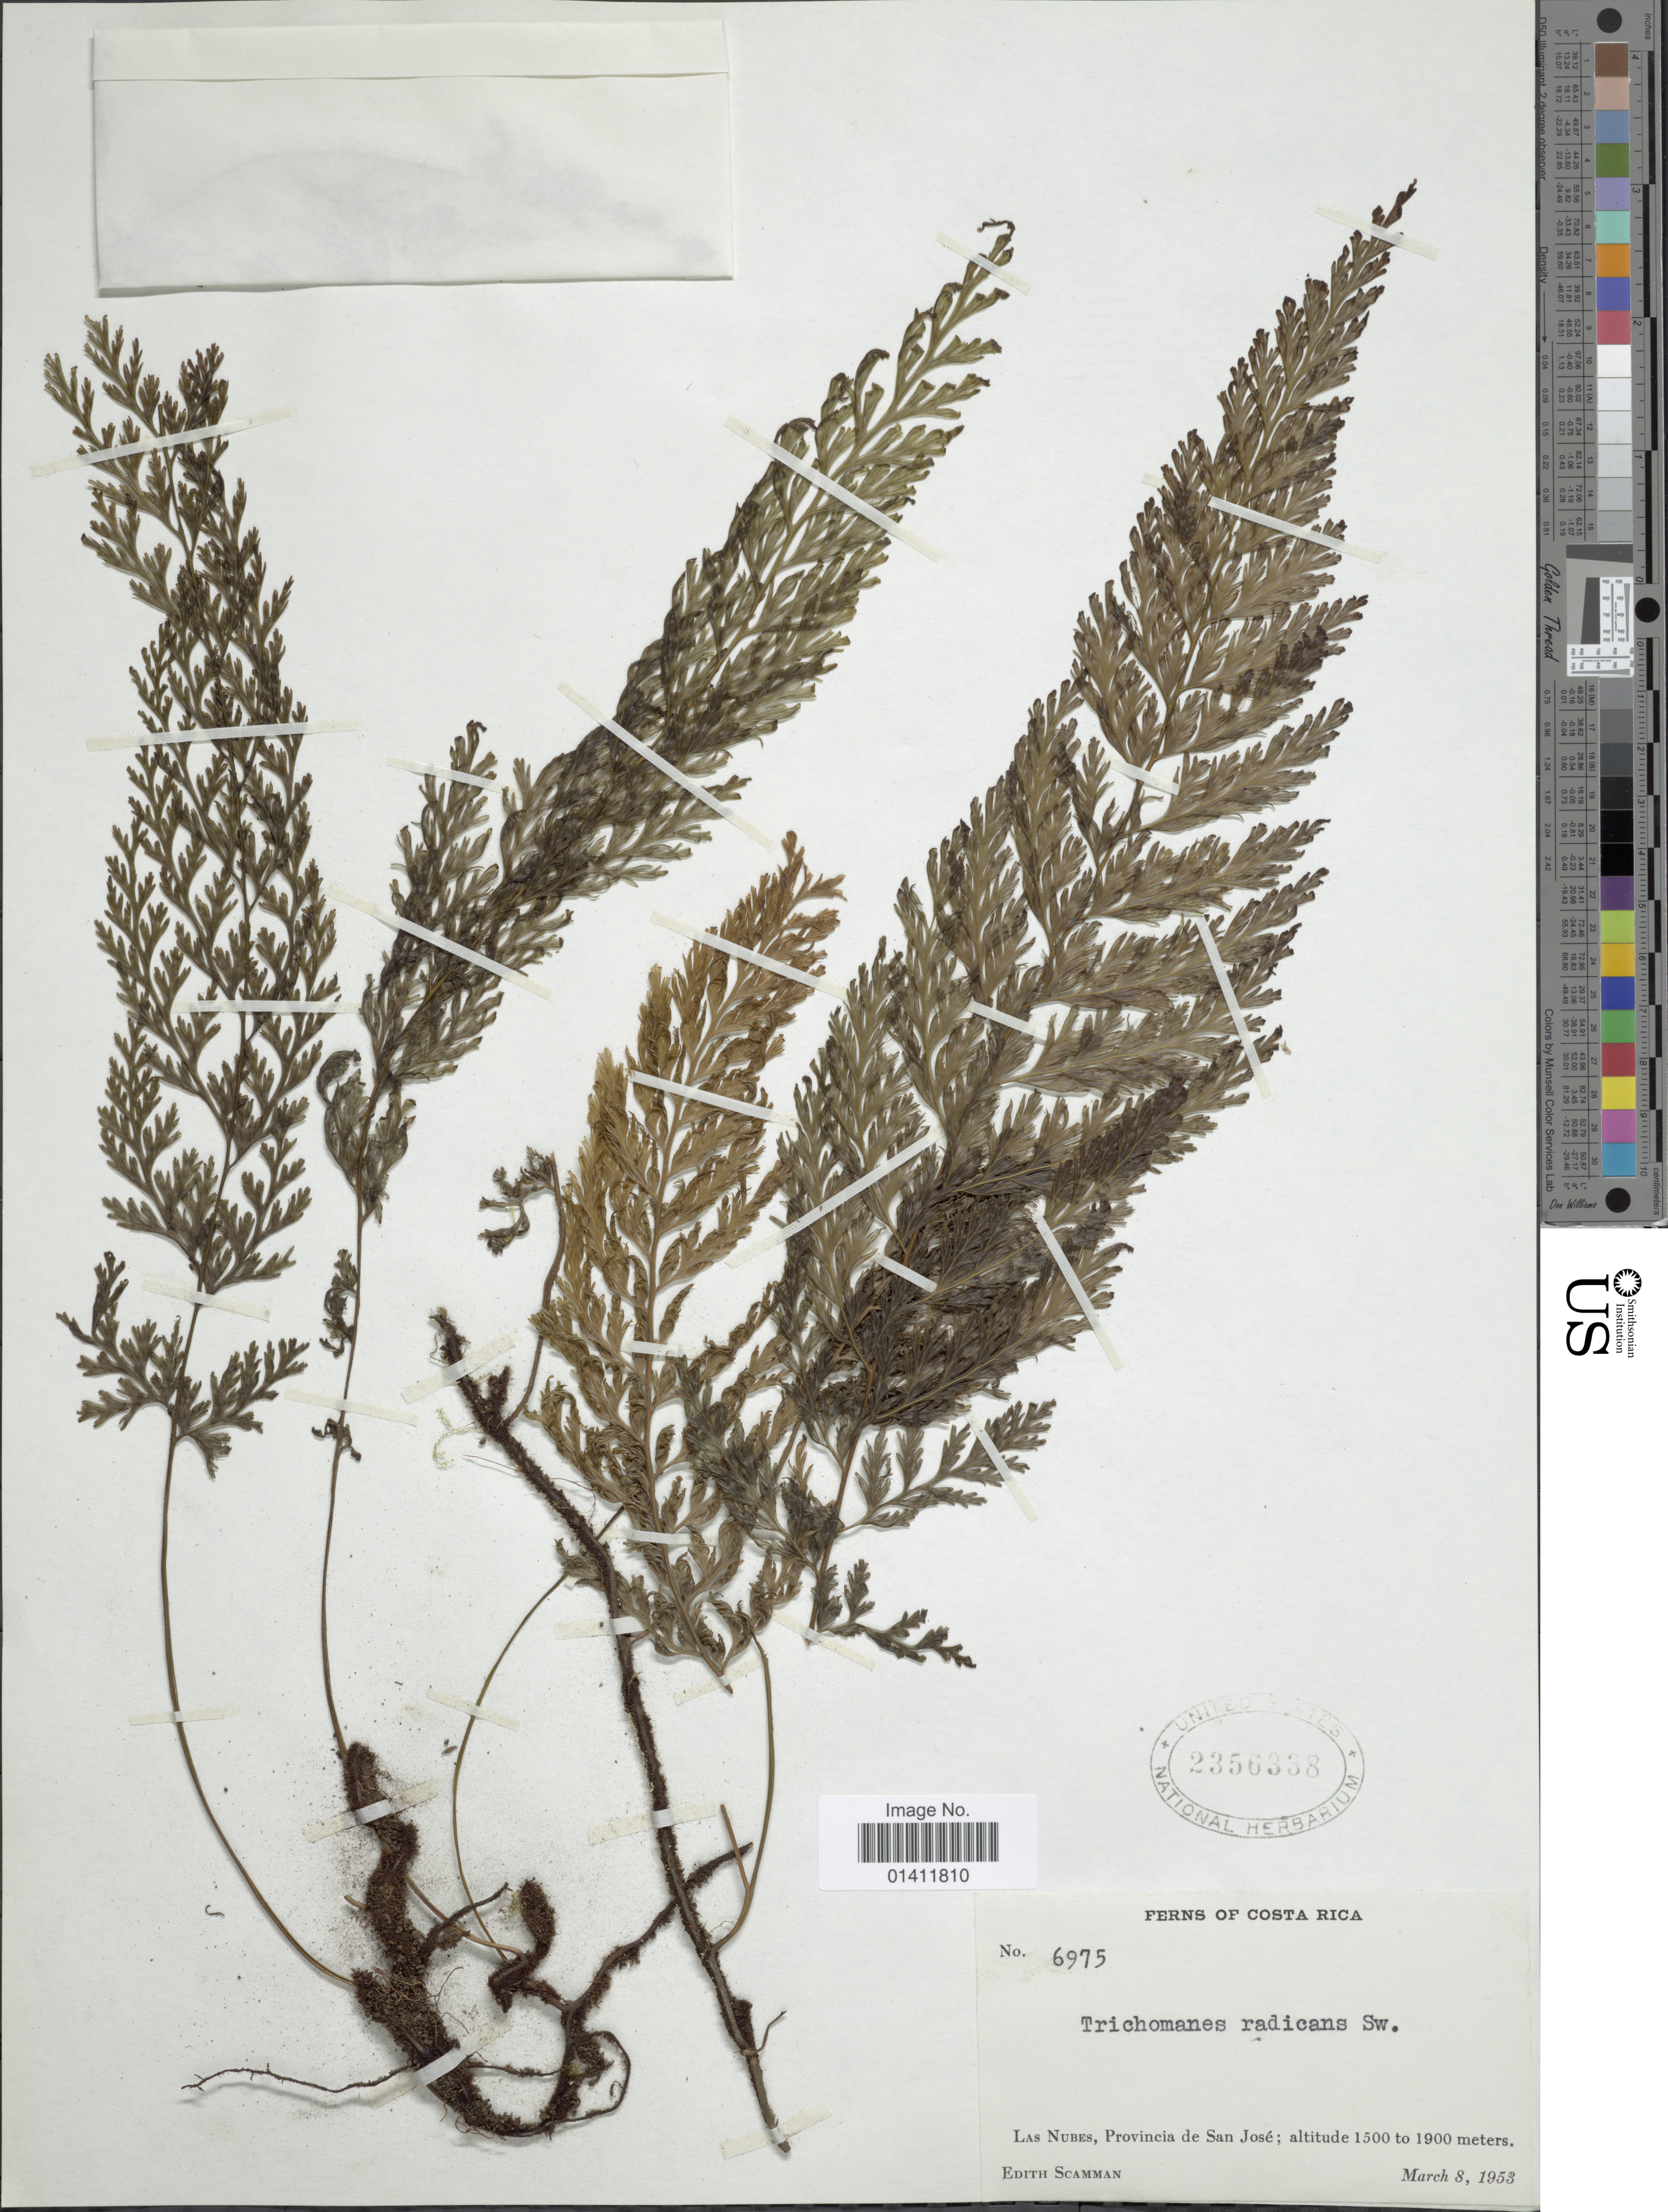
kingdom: Plantae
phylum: Tracheophyta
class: Polypodiopsida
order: Hymenophyllales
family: Hymenophyllaceae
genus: Vandenboschia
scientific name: Vandenboschia radicans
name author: (Sw.) Copel.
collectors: E. Scamman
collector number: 6975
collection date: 1953-03-08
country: Costa Rica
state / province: San José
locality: Las Nubes, Provincia de San Jose.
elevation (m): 1500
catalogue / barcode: US 2356338